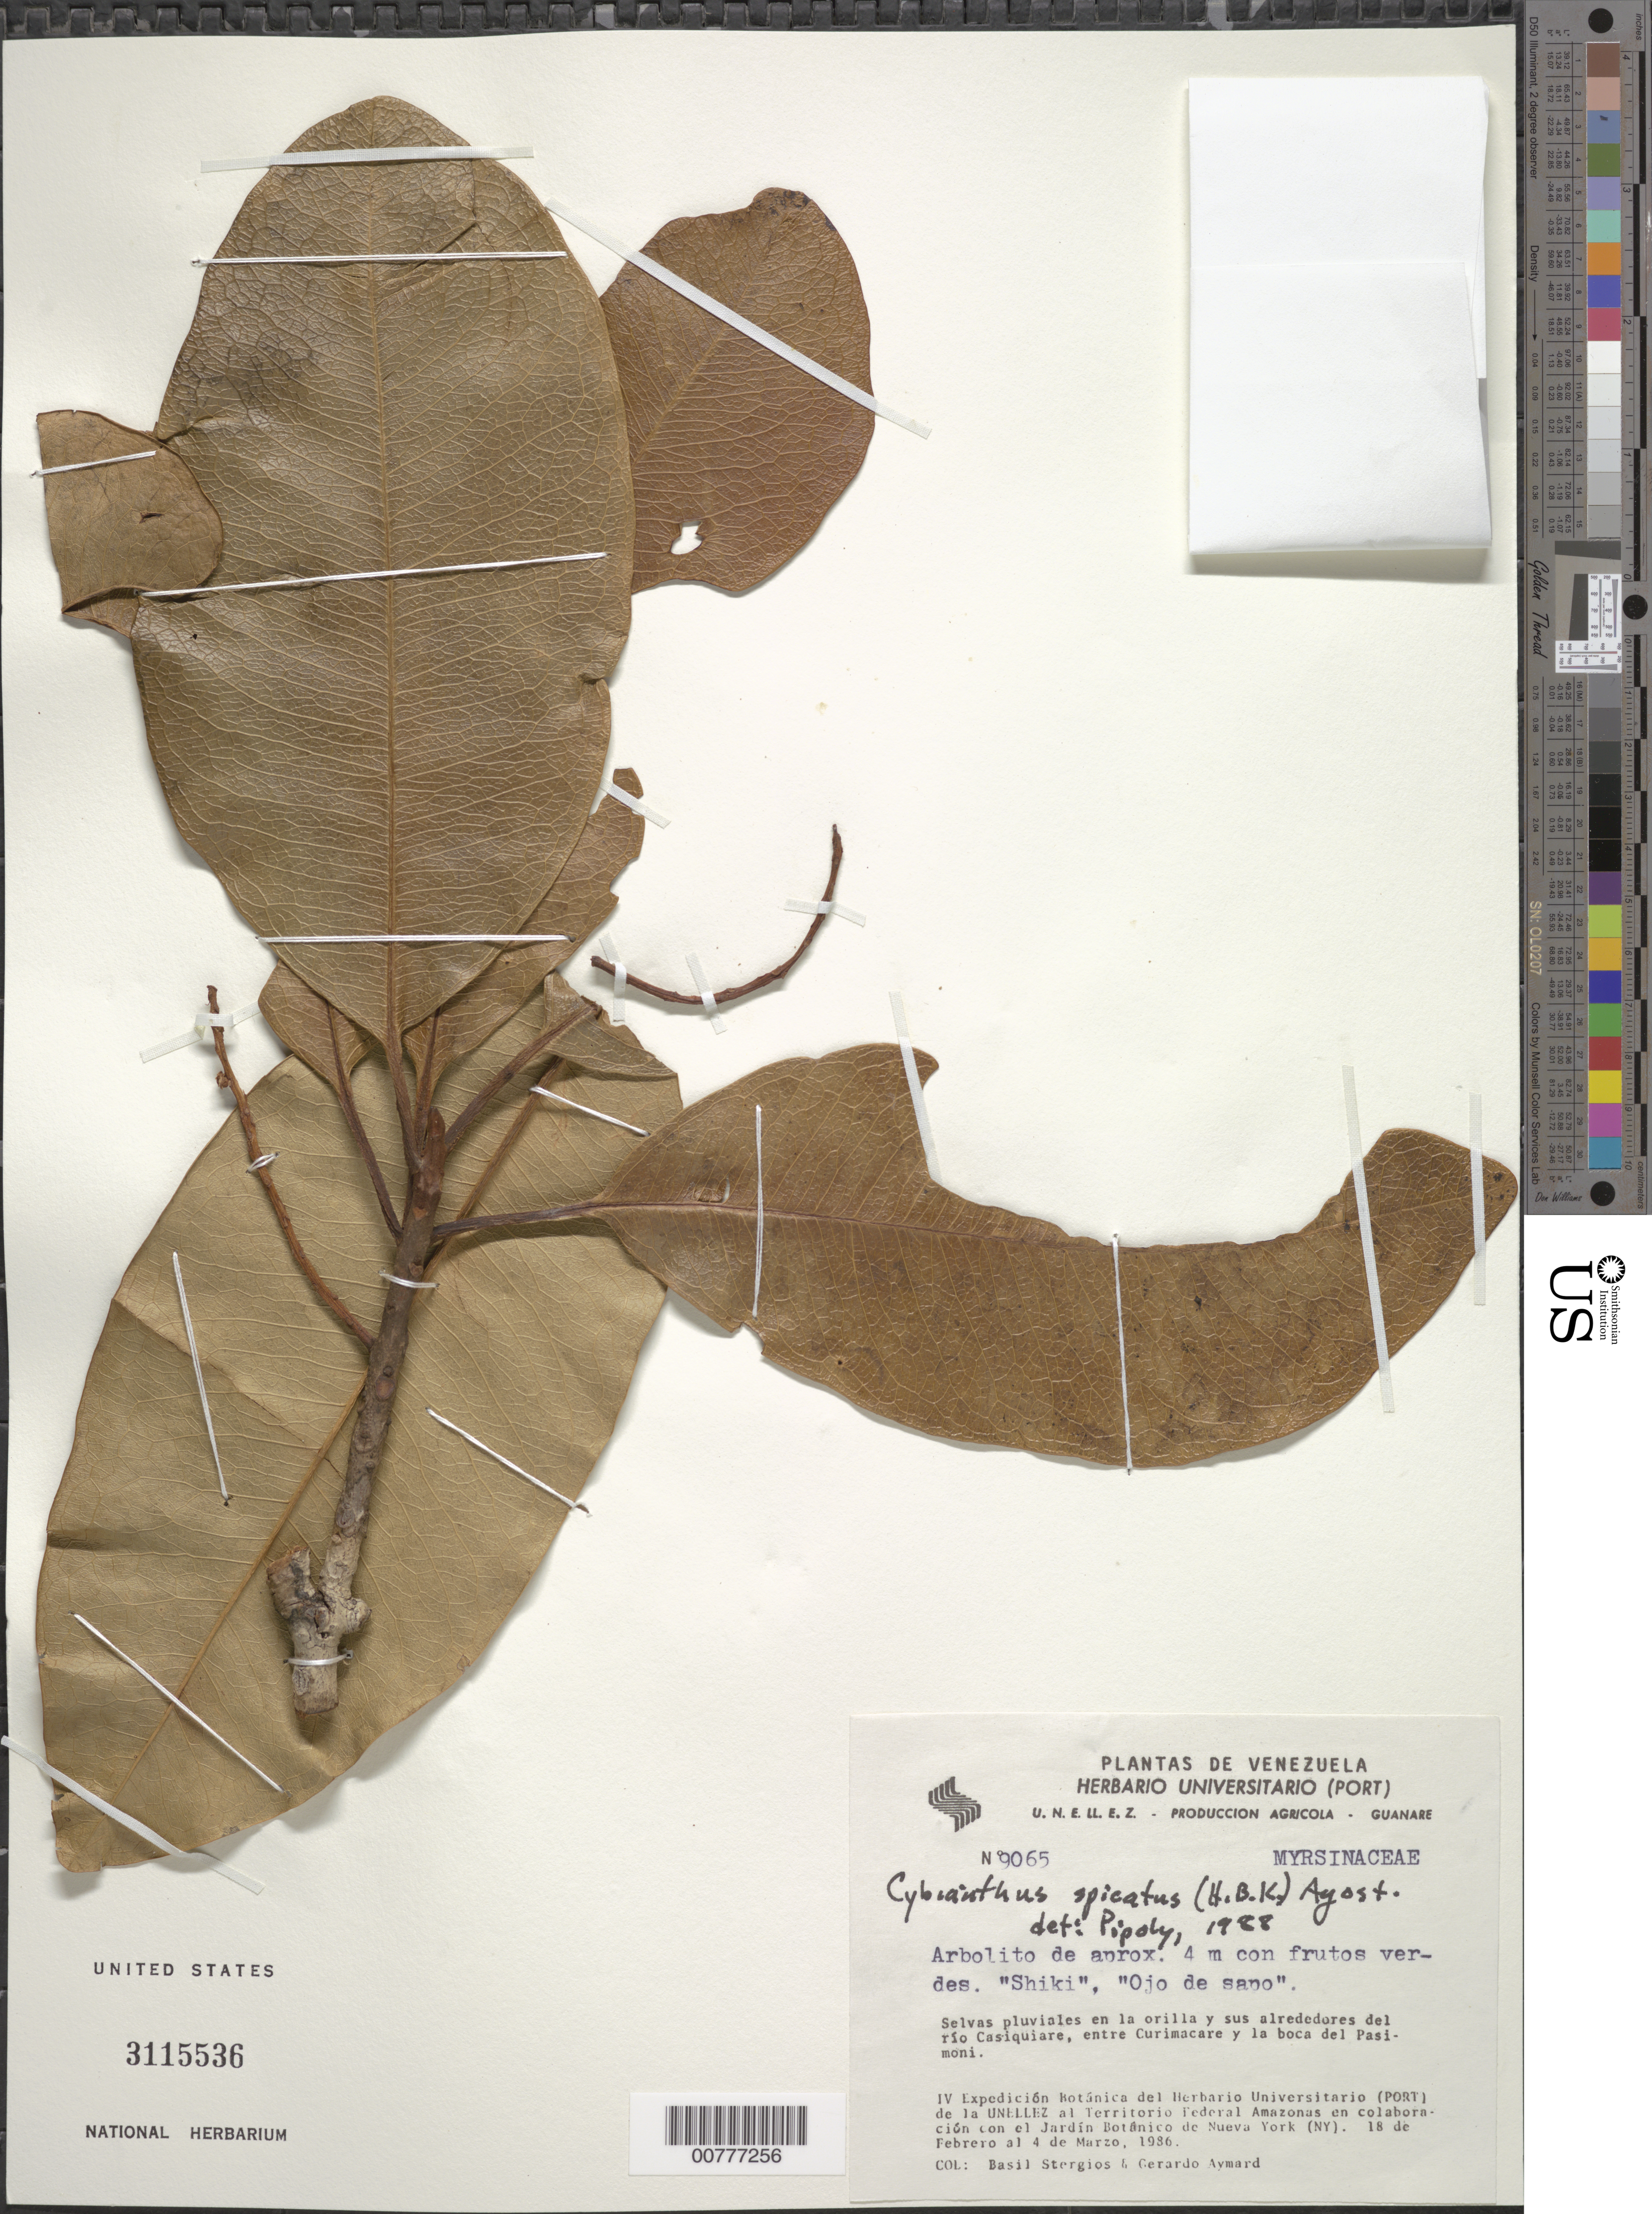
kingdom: Plantae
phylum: Tracheophyta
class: Magnoliopsida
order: Ericales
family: Primulaceae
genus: Cybianthus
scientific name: Cybianthus spicatus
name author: (Kunth) G. Agostini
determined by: Pipoly, J. J., III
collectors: B. G. Stergios & G. A. Aymard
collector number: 9065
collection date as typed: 18-Feb-86 to 4-Mar-86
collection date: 1986-02-18/1986-03-04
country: Venezuela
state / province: Amazonas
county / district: Río Negro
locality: Río Casiquiare, entre Curimacare y la boca del Pasmoni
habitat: Selvas pluviales en la orilla y sus alrededores del río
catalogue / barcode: US 3115536